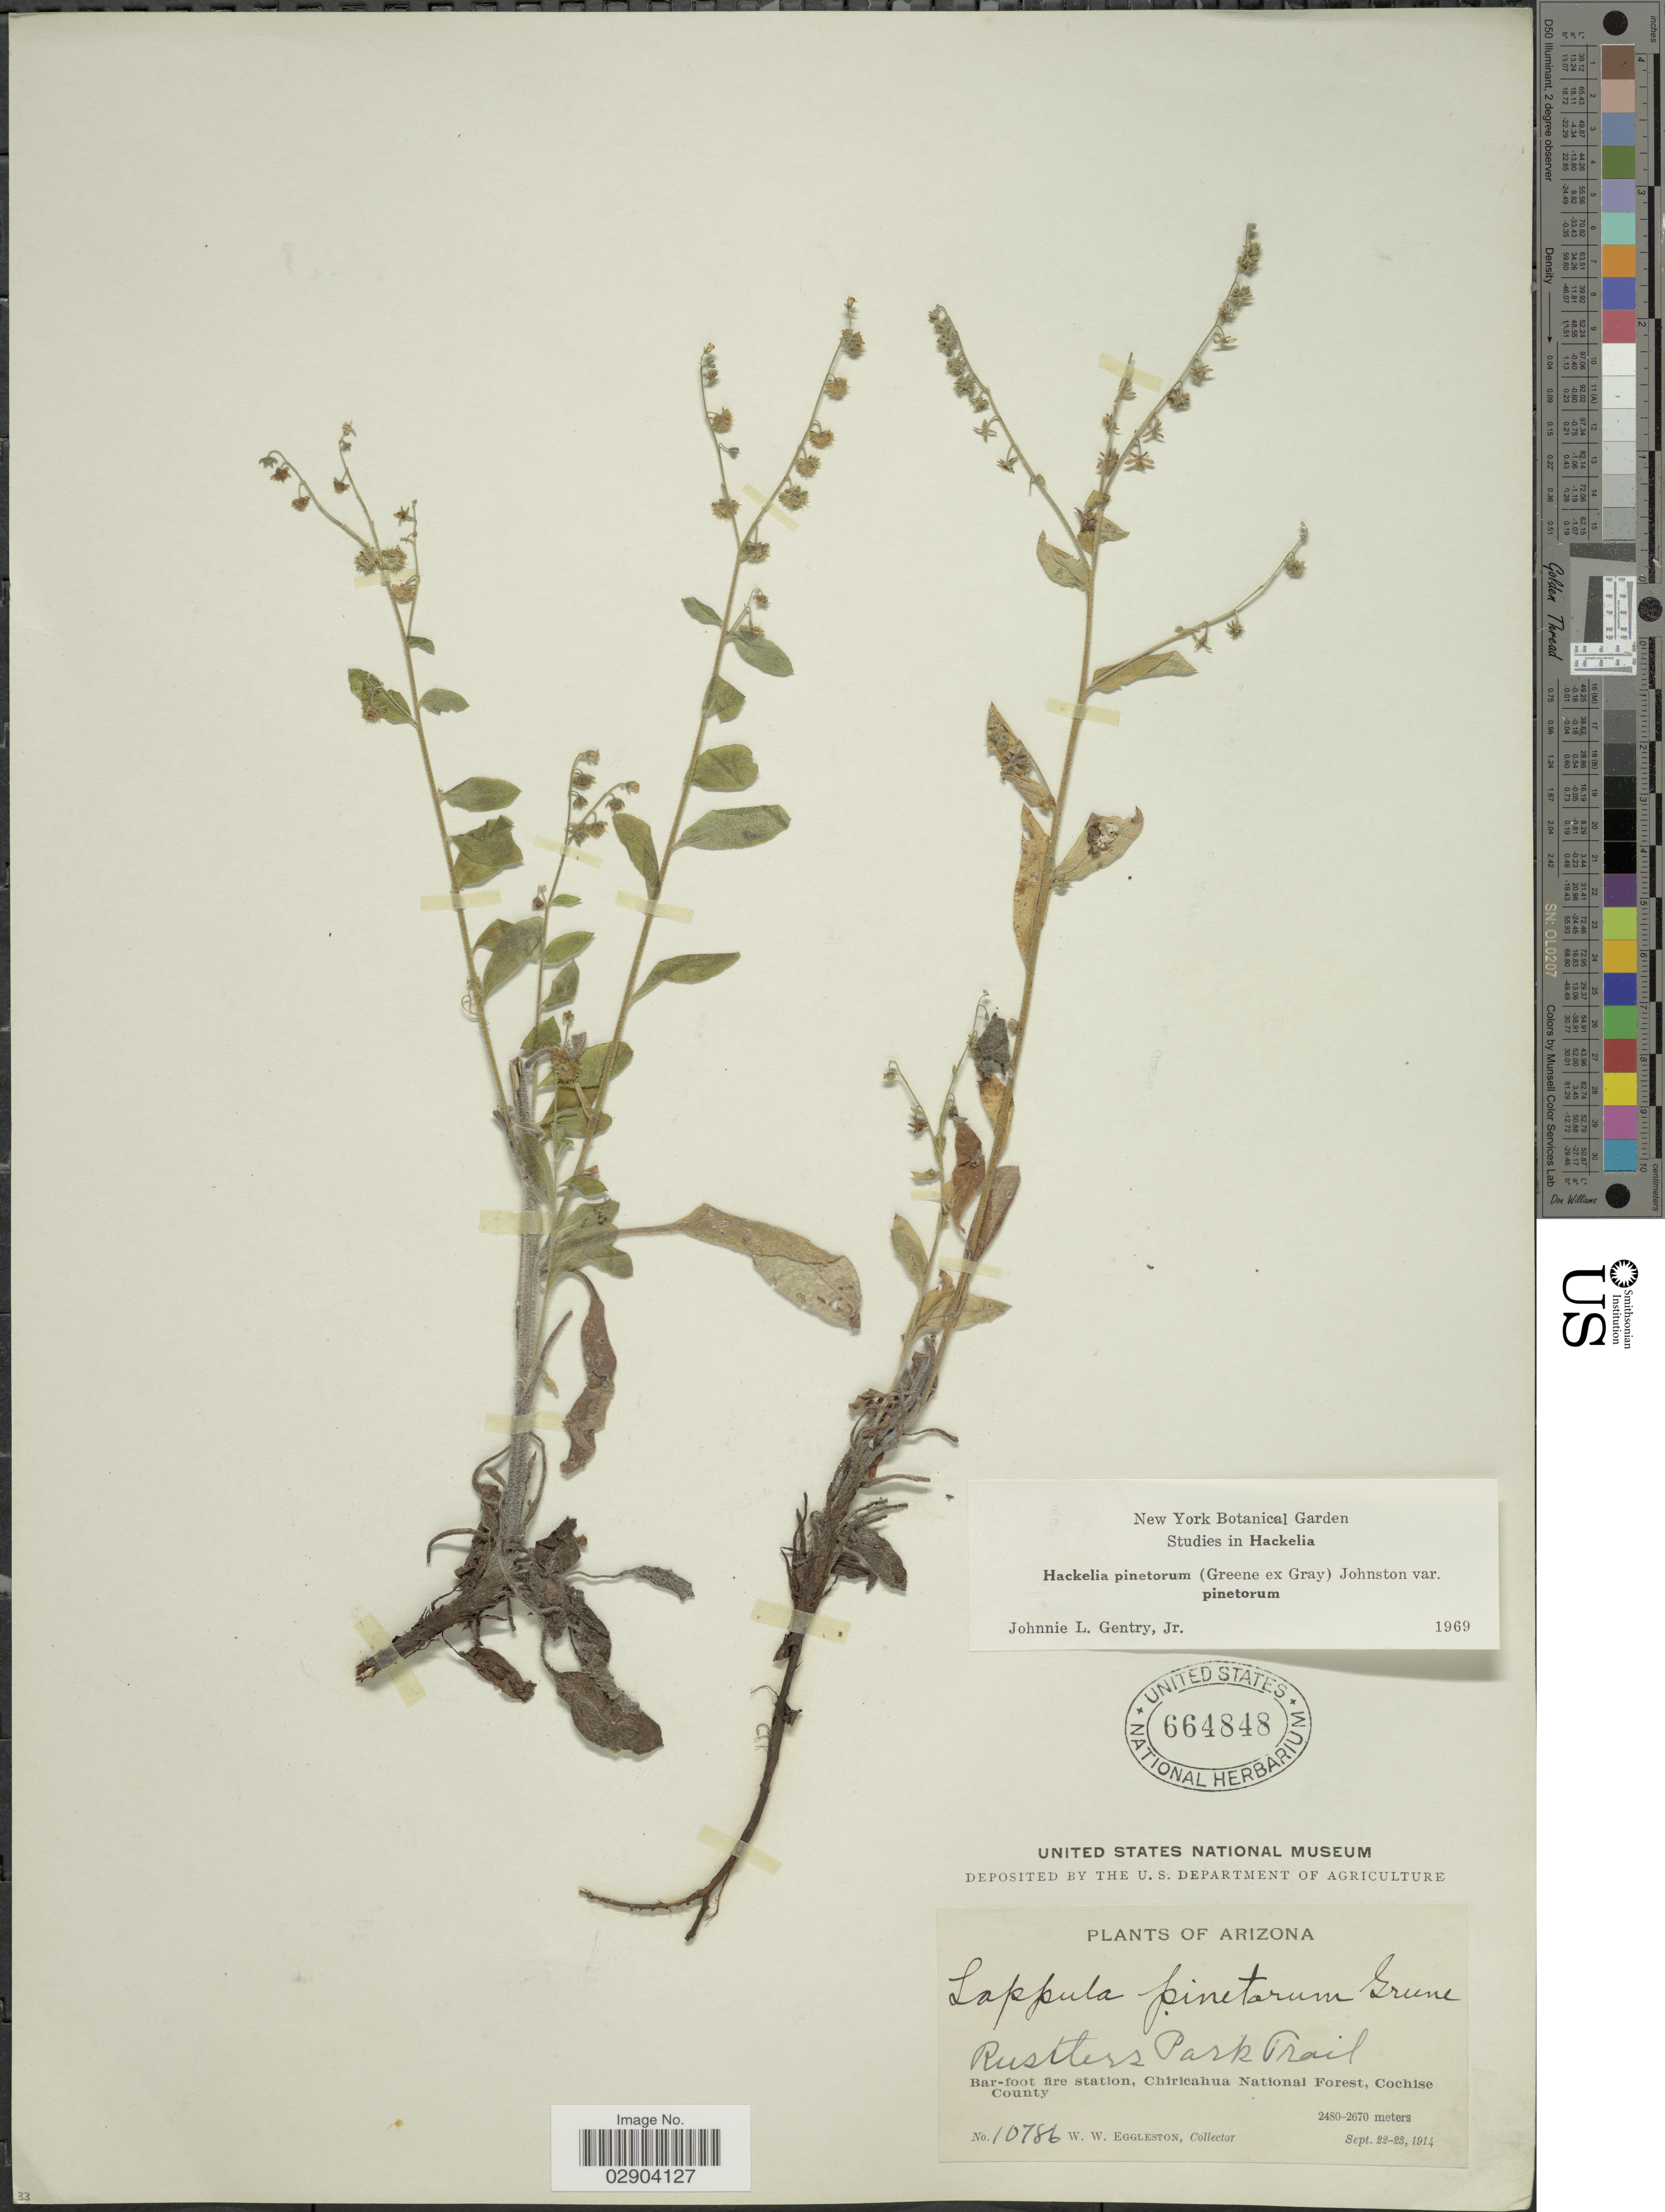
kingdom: Plantae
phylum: Tracheophyta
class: Magnoliopsida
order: Boraginales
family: Boraginaceae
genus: Hackelia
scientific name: Hackelia setosa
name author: I.M. Johnst.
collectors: W. W. Eggleston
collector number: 10786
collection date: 1914-09-22/1914-09-23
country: United States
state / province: Arizona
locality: Rustlers Park Trail. Bar-foot fire station, Chiricahua National Forest, Cochise County.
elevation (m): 2480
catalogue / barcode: US 664848